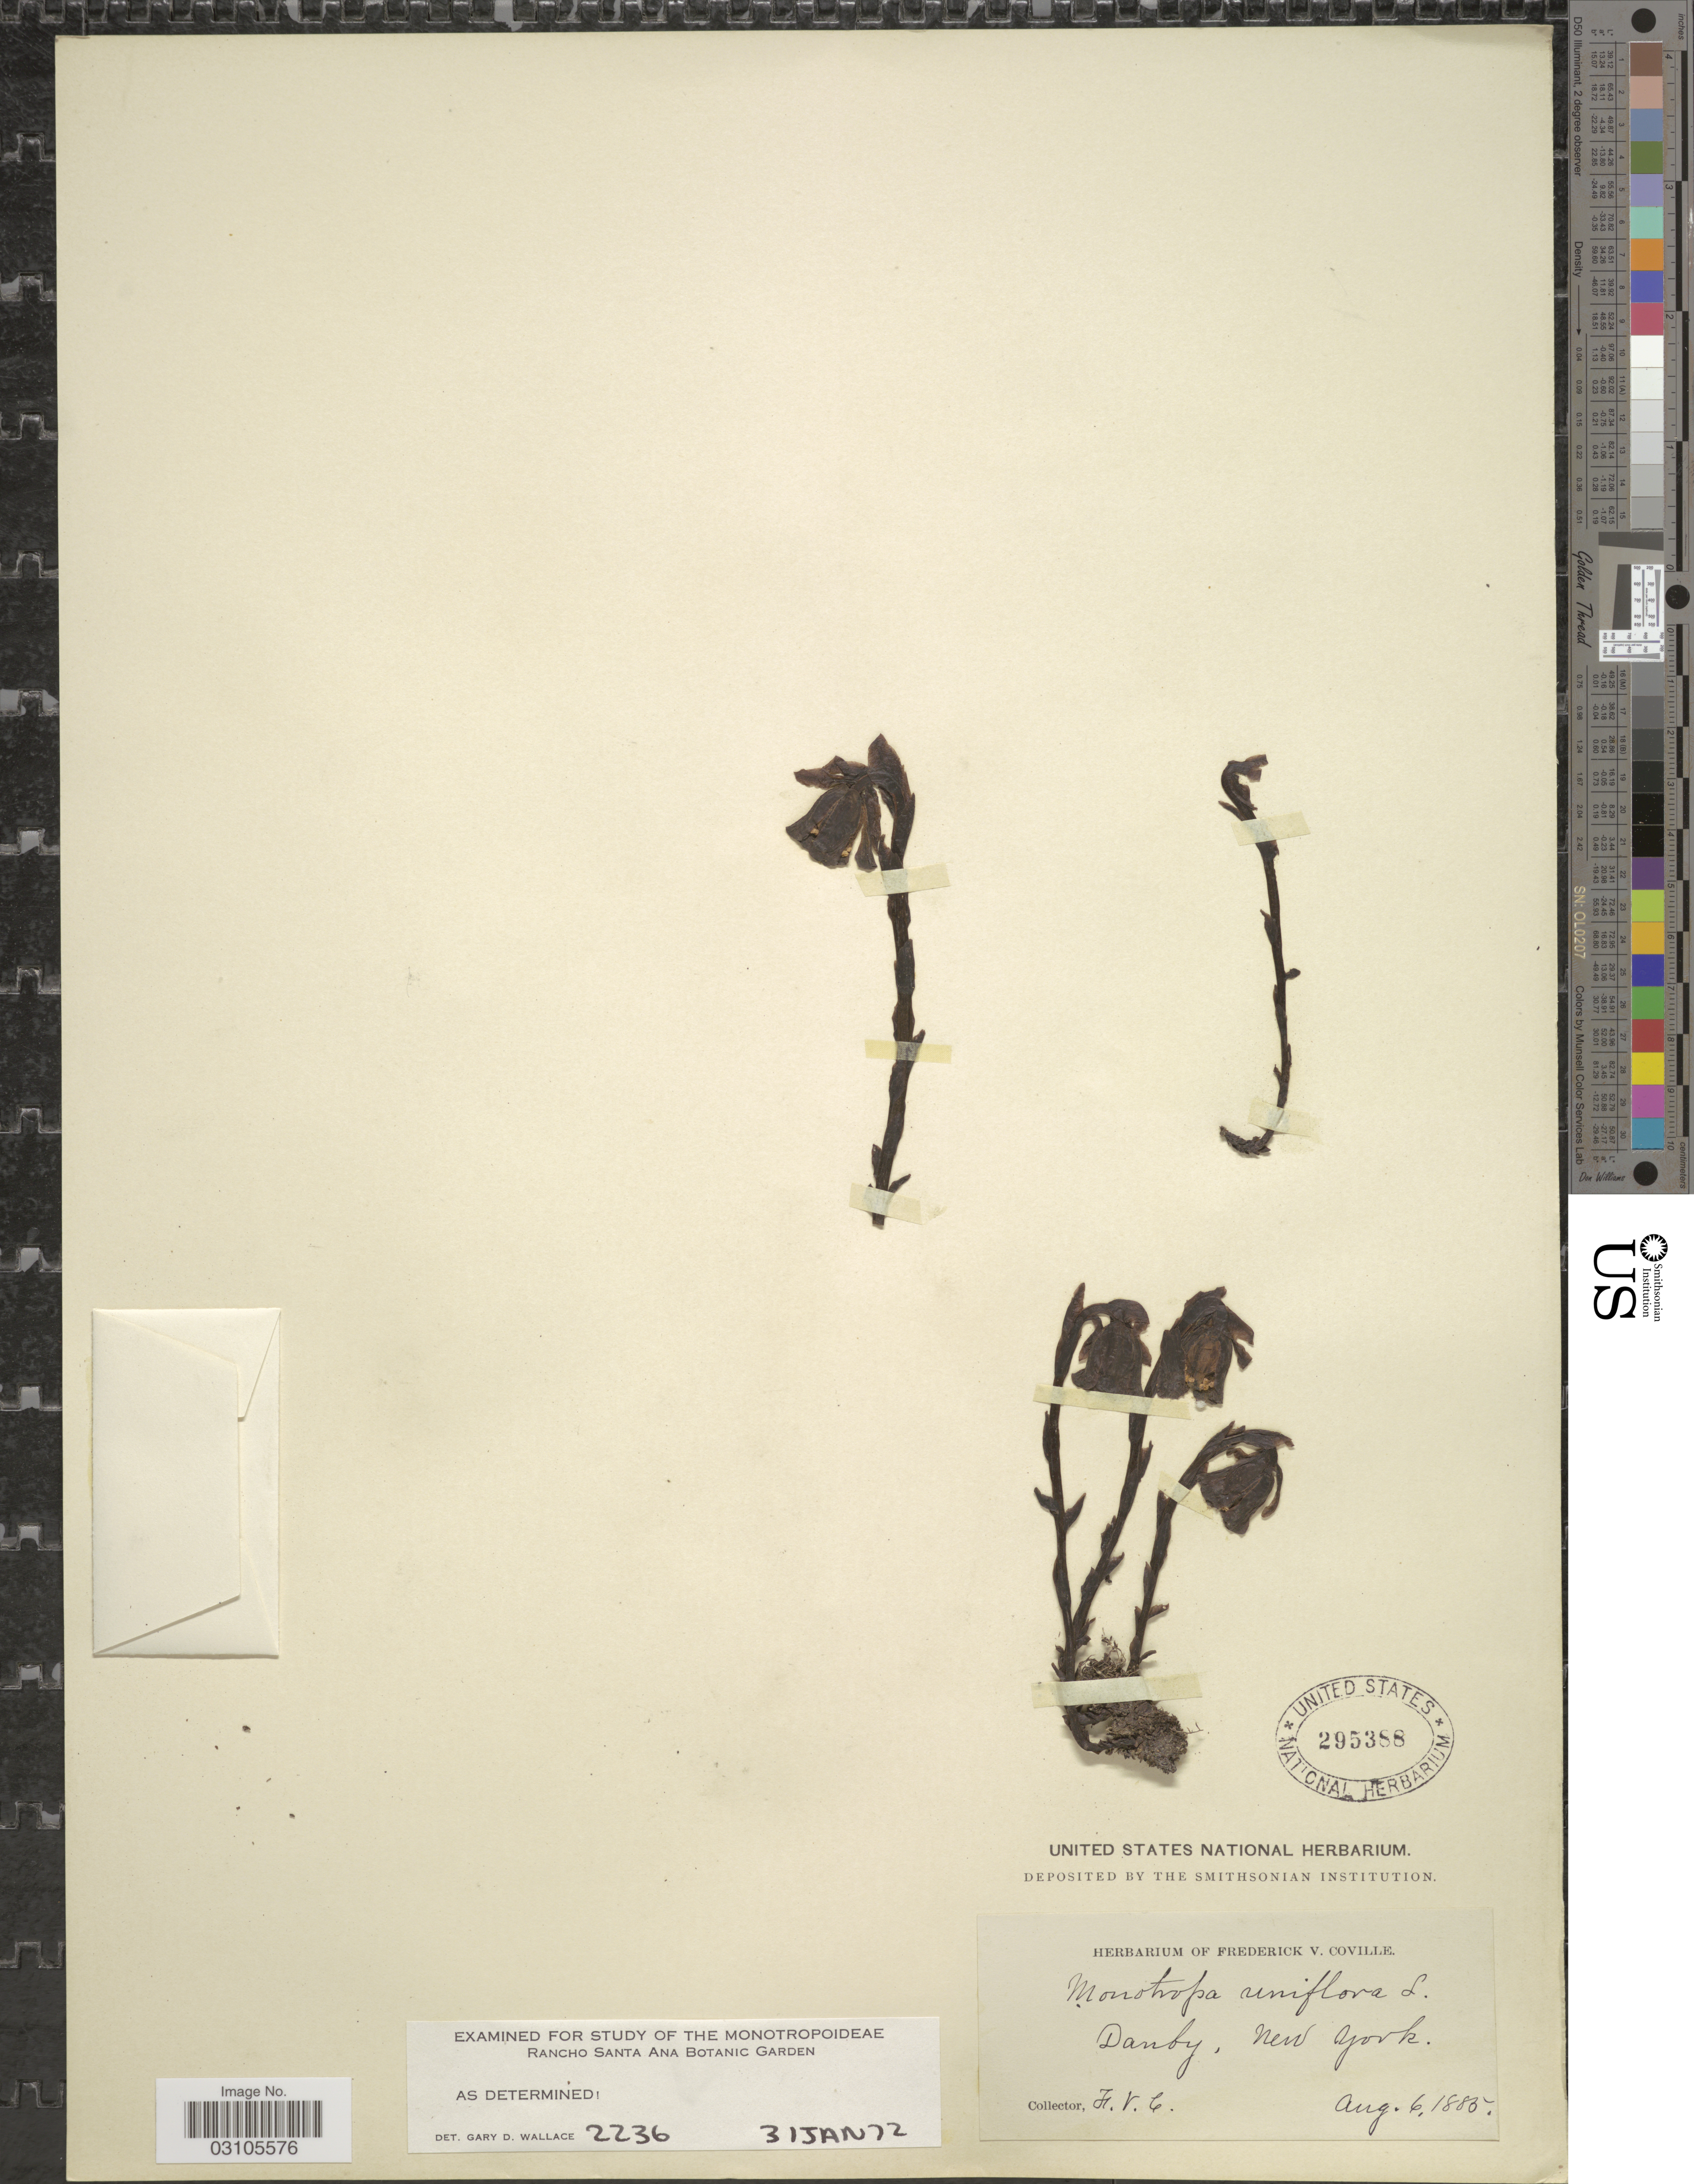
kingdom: Plantae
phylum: Tracheophyta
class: Magnoliopsida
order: Ericales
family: Ericaceae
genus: Monotropa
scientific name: Monotropa uniflora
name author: L.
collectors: F. V. Coville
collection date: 1885-08-06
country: United States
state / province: New York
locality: Danby.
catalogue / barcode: US 295388